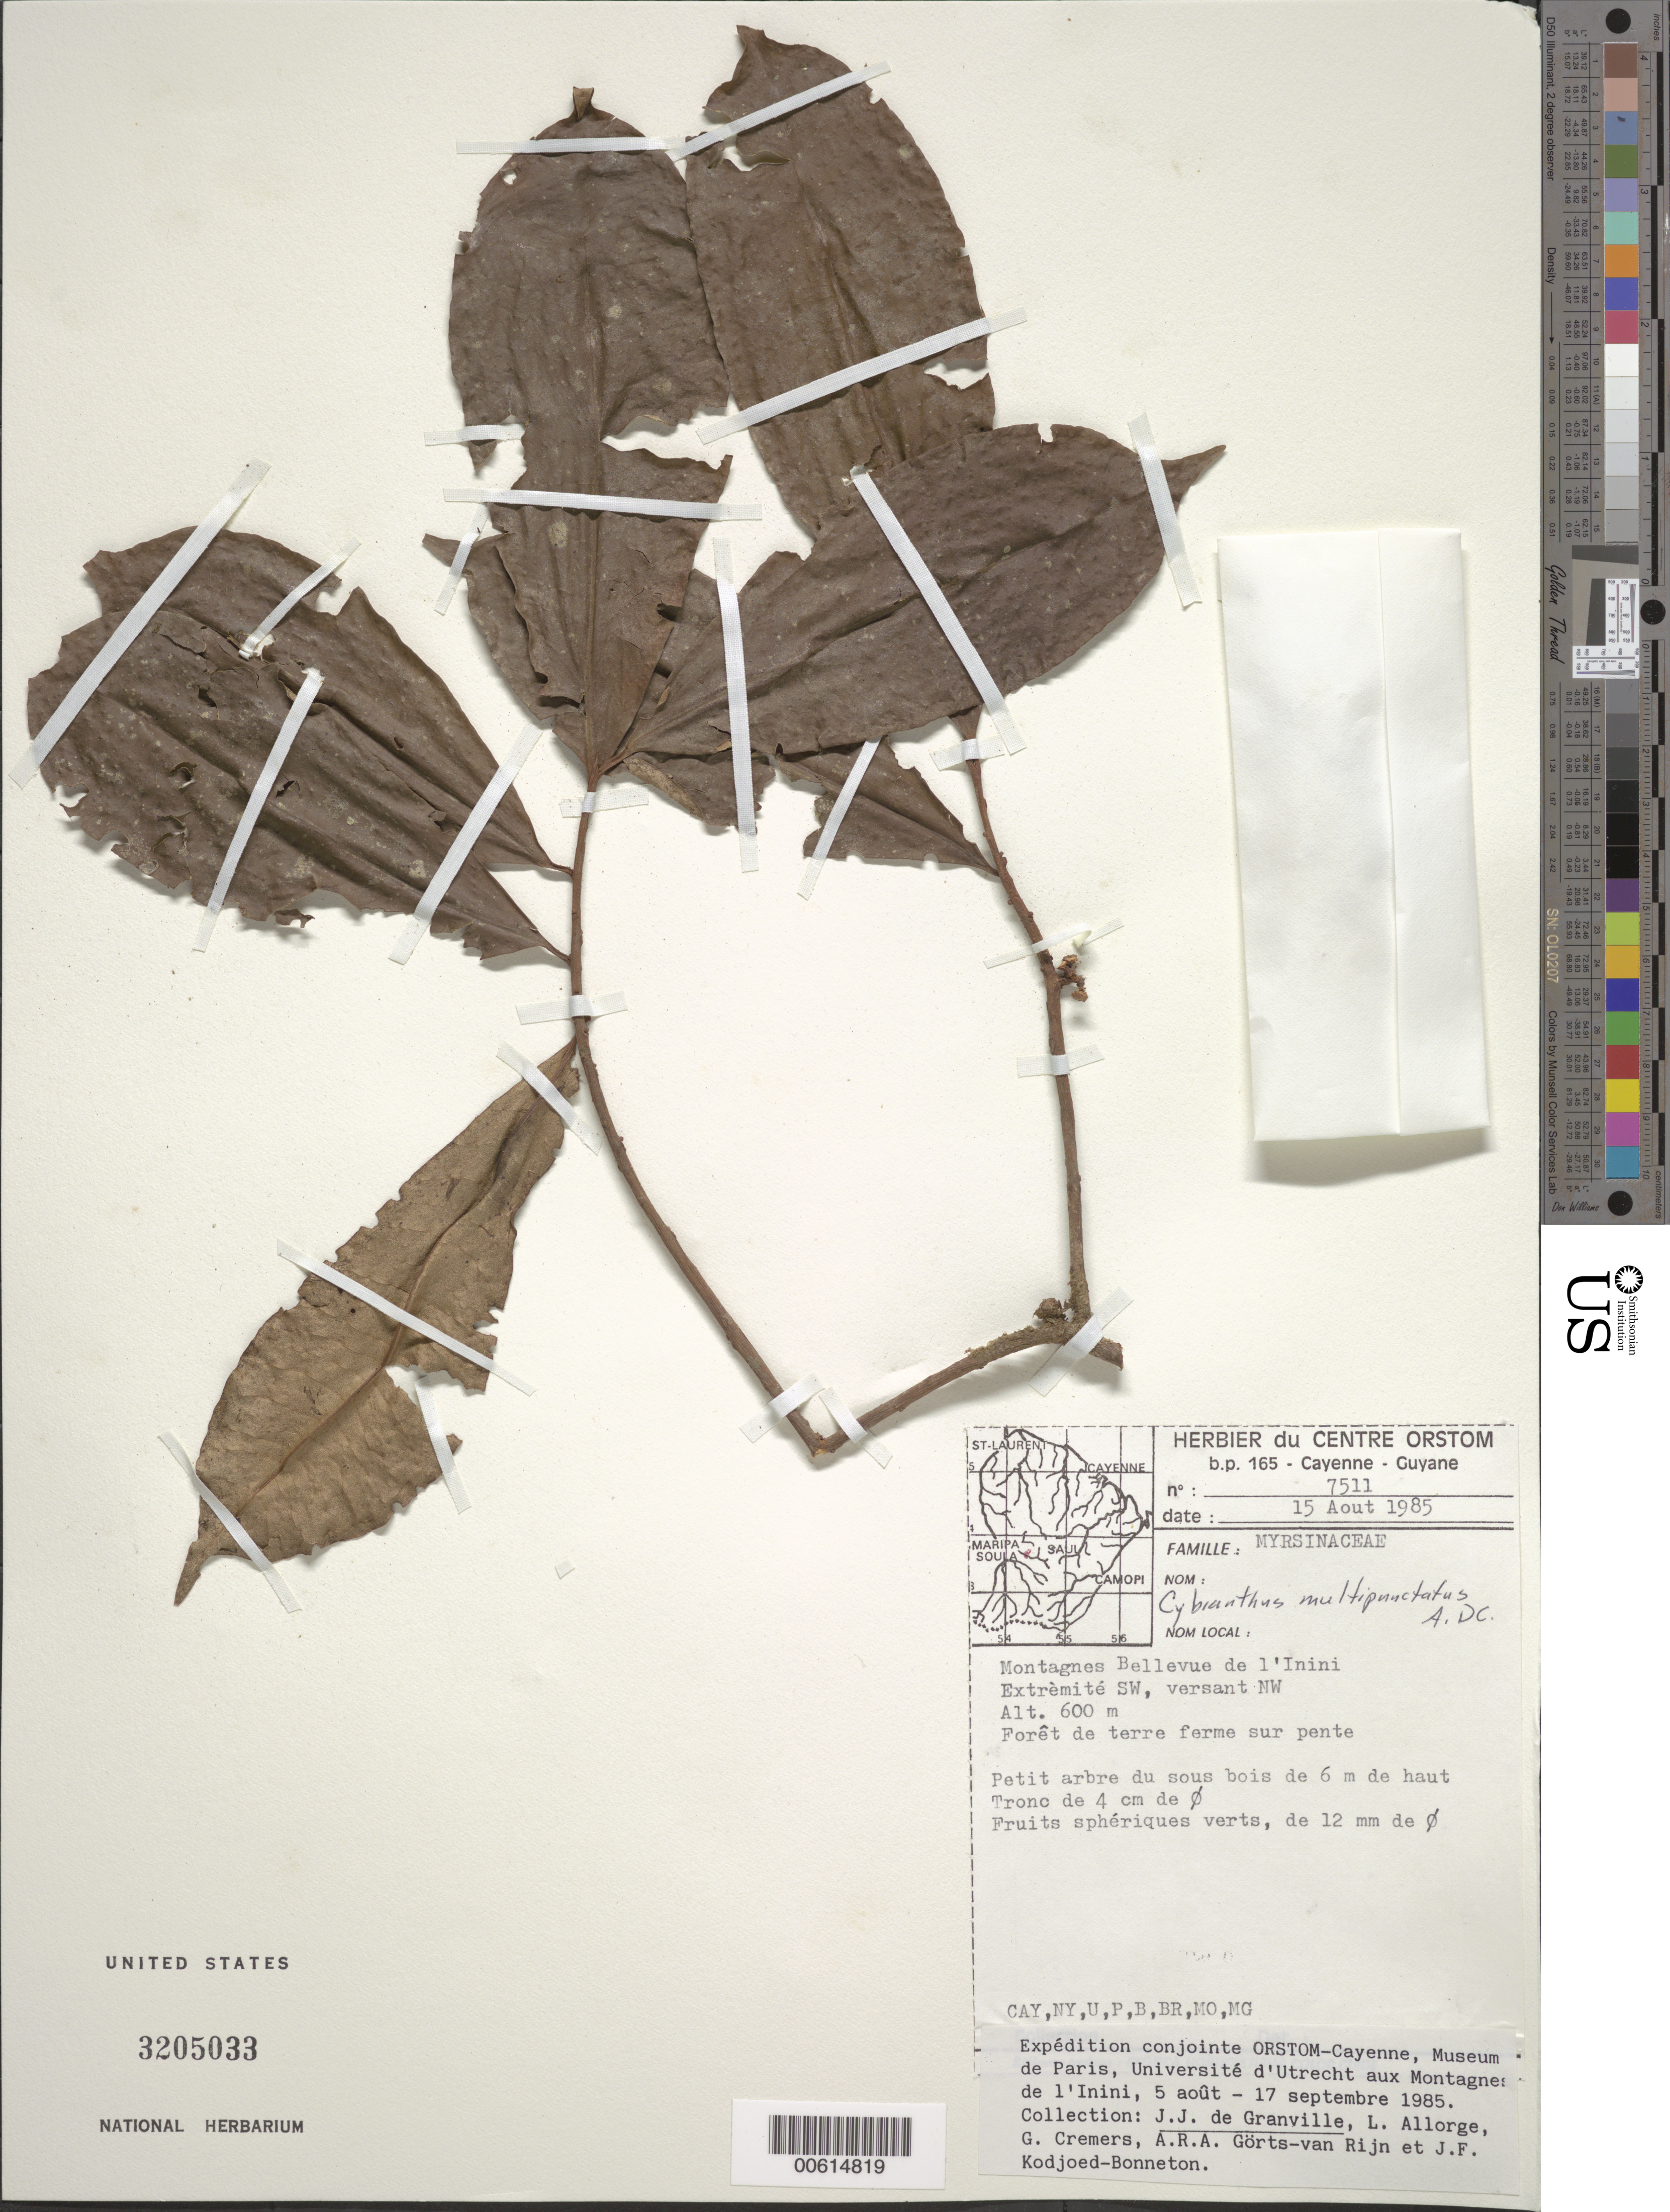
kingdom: Plantae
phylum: Tracheophyta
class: Magnoliopsida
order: Ericales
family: Primulaceae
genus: Cybianthus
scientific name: Cybianthus guyanensis subsp. multipunctatus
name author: (A. DC.) Pipoly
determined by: Pipoly, J. J., III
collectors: J.-J. de Granville, L. Allorge, G. Cremers, A. .R. A. Görts-van Rijn & J. Kodjoed-Bonneton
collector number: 7511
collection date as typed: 15-Aug-85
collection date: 1985-08-15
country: French Guiana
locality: Montagnes Bellevue de l'Inini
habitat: Forêt de terre ferme sur pente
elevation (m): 600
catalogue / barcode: US 3205033